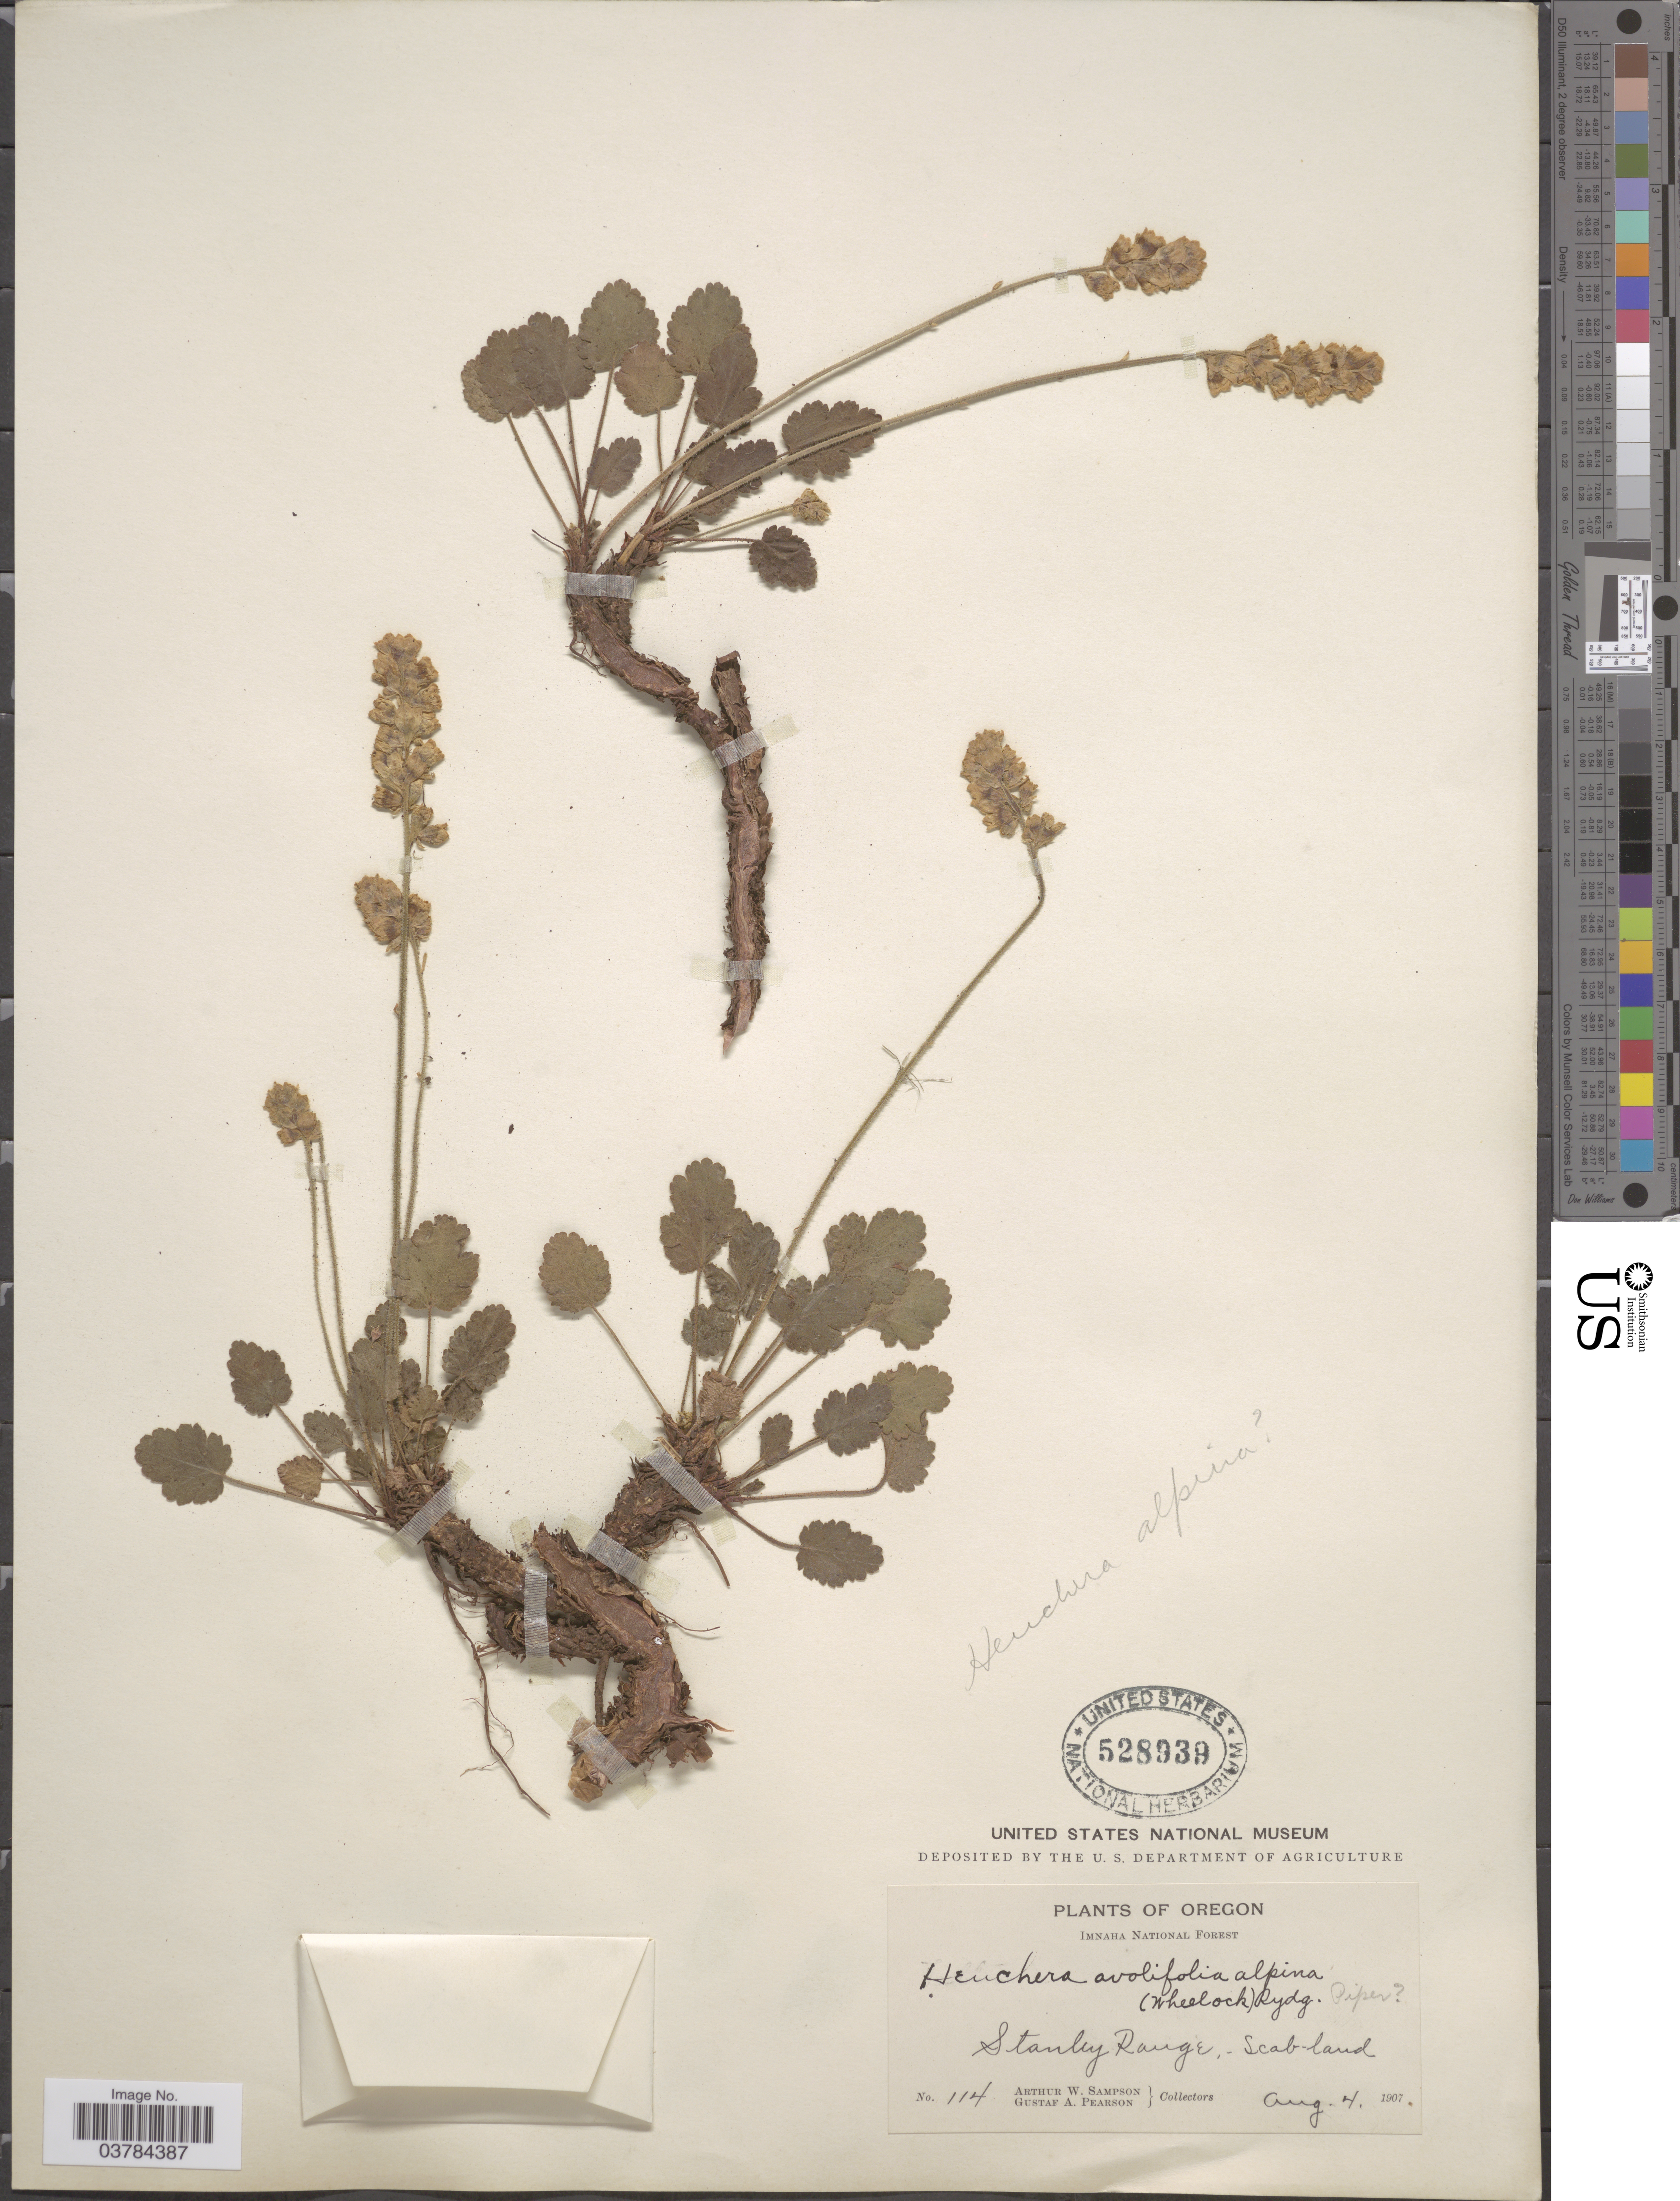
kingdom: Plantae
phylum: Tracheophyta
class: Magnoliopsida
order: Saxifragales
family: Saxifragaceae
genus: Heuchera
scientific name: Heuchera cylindrica var. alpina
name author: S. Watson in C. King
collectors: A. Sampson & G. Pearson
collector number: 114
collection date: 1907-08-04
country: United States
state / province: Oregon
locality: Imnaha National Forest. Stanley Range.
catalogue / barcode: US 528939